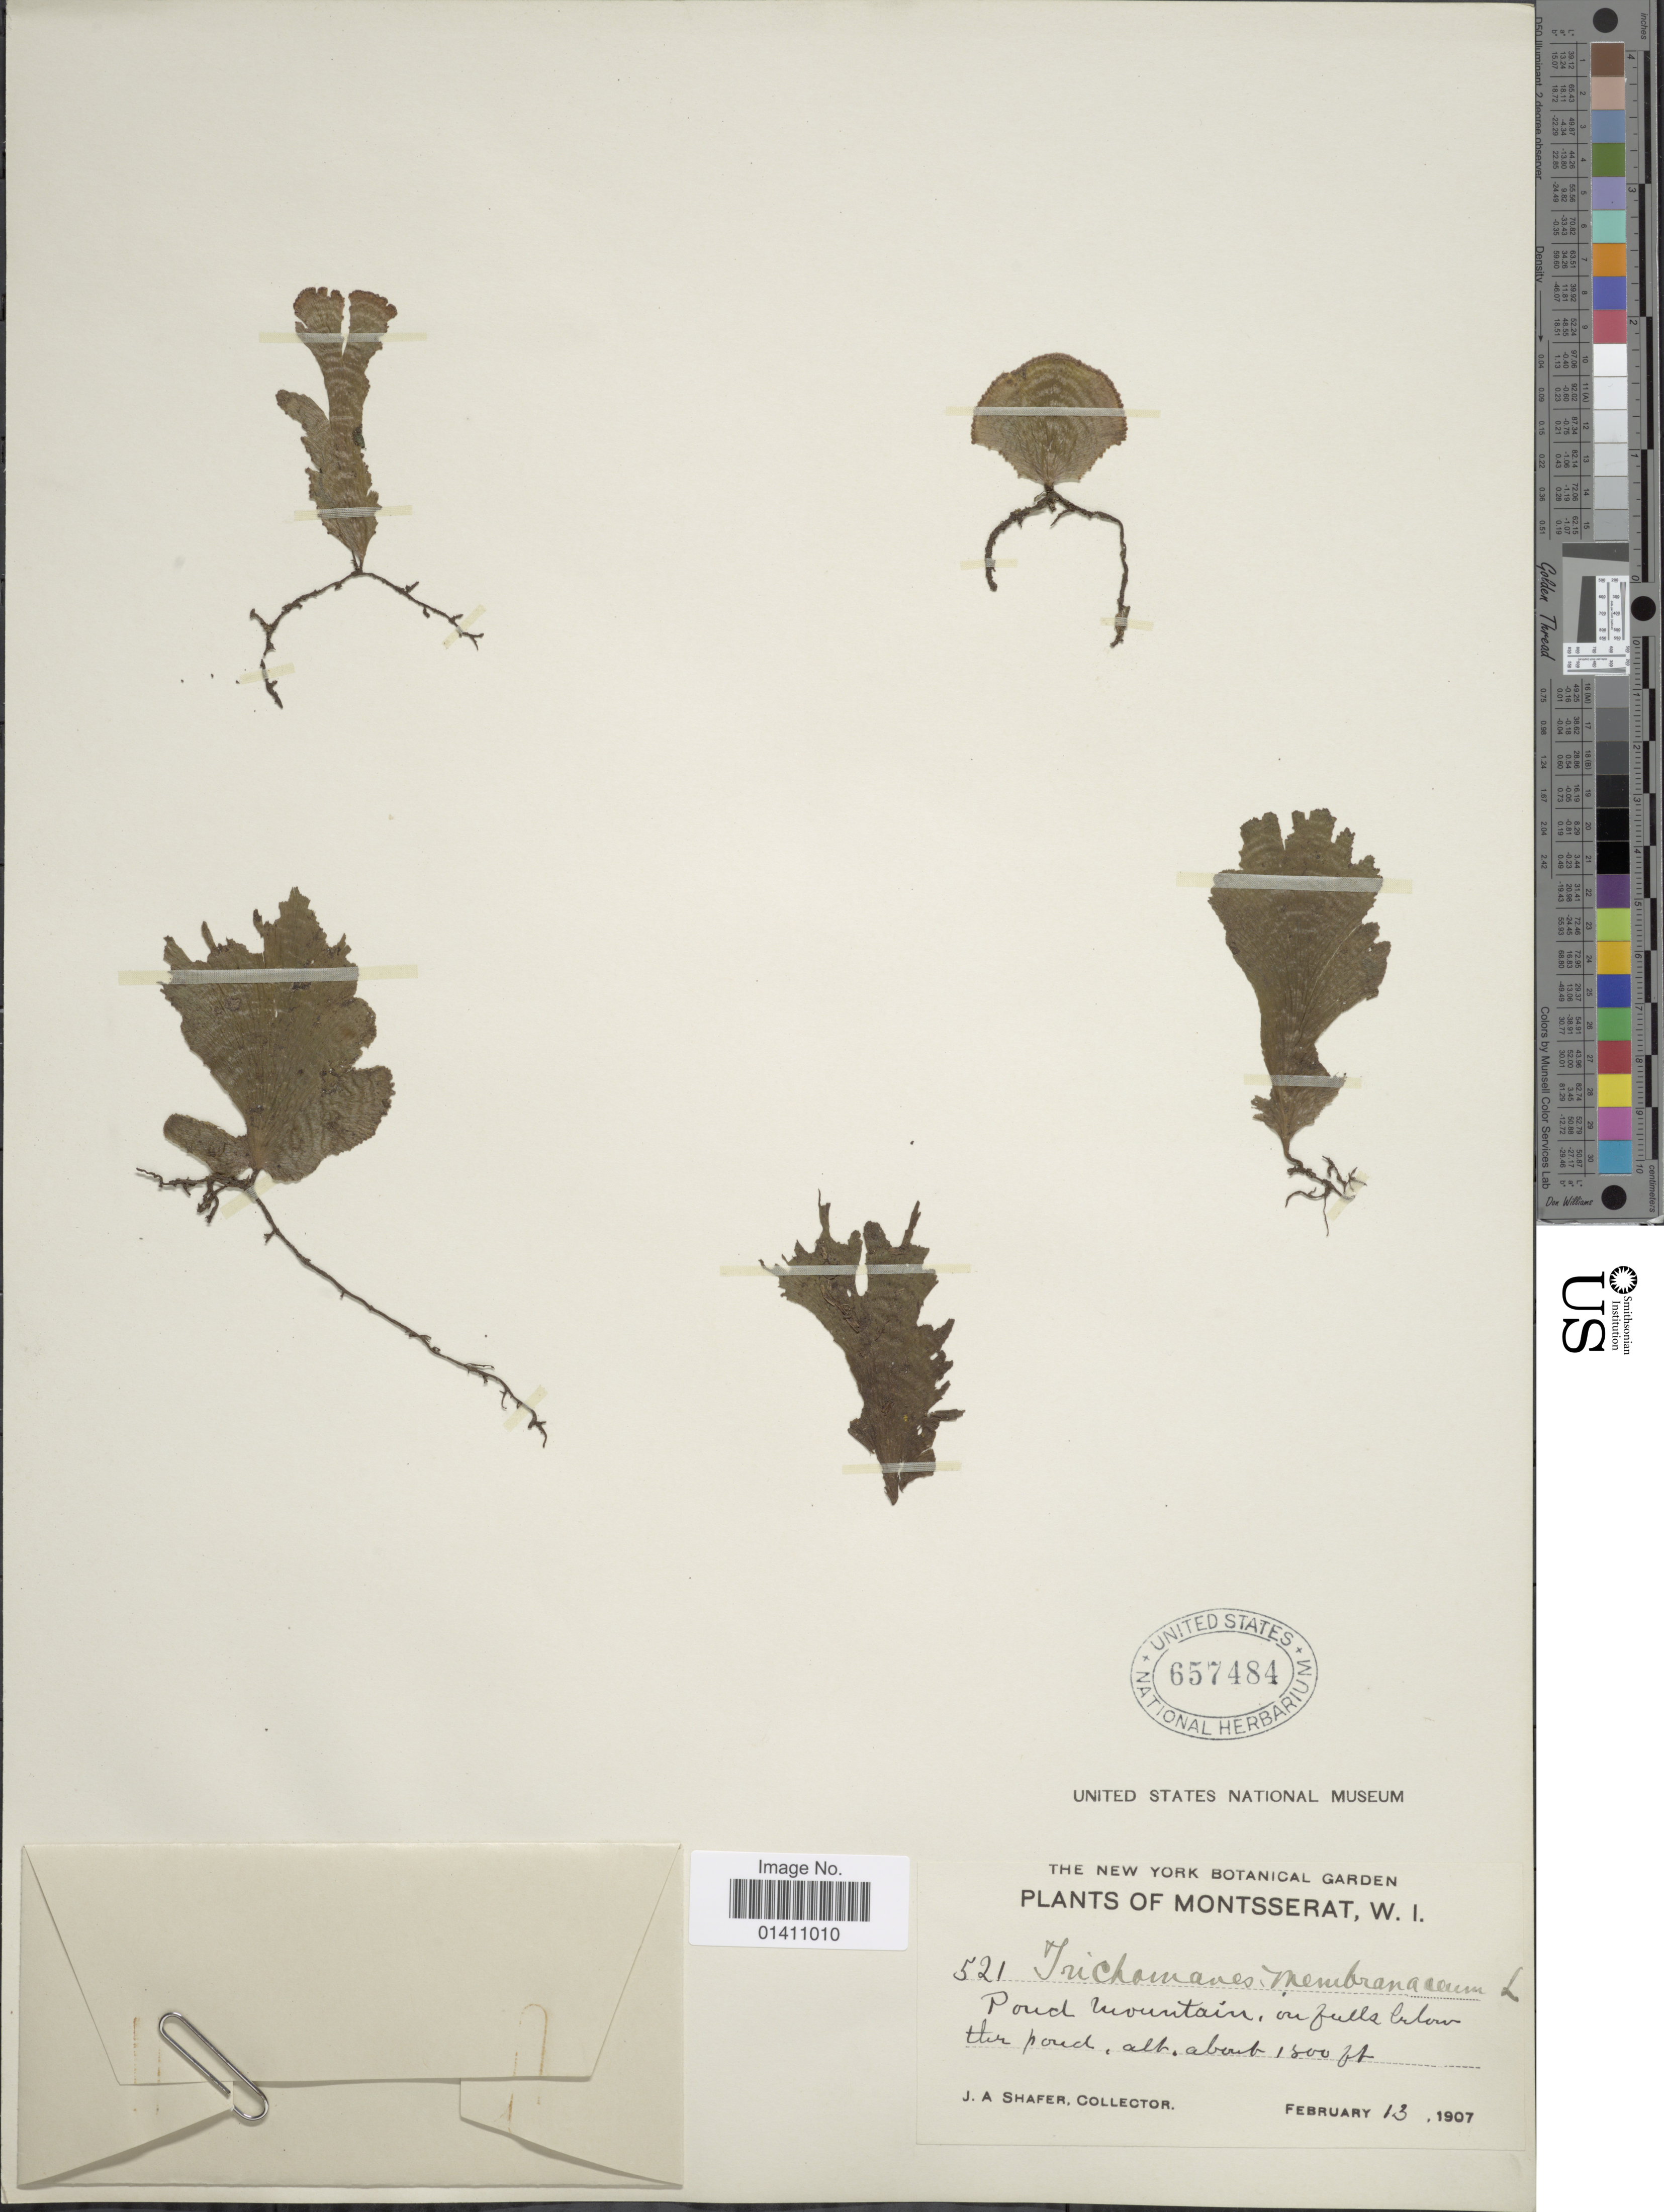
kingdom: Plantae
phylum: Tracheophyta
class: Polypodiopsida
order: Hymenophyllales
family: Hymenophyllaceae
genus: Didymoglossum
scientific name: Didymoglossum membranaceum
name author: (L.) Vareschi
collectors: J. A. Shafer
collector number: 521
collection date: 1907-02-13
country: Montserrat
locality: W.I. Poud mountains.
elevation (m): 457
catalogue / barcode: US 657484